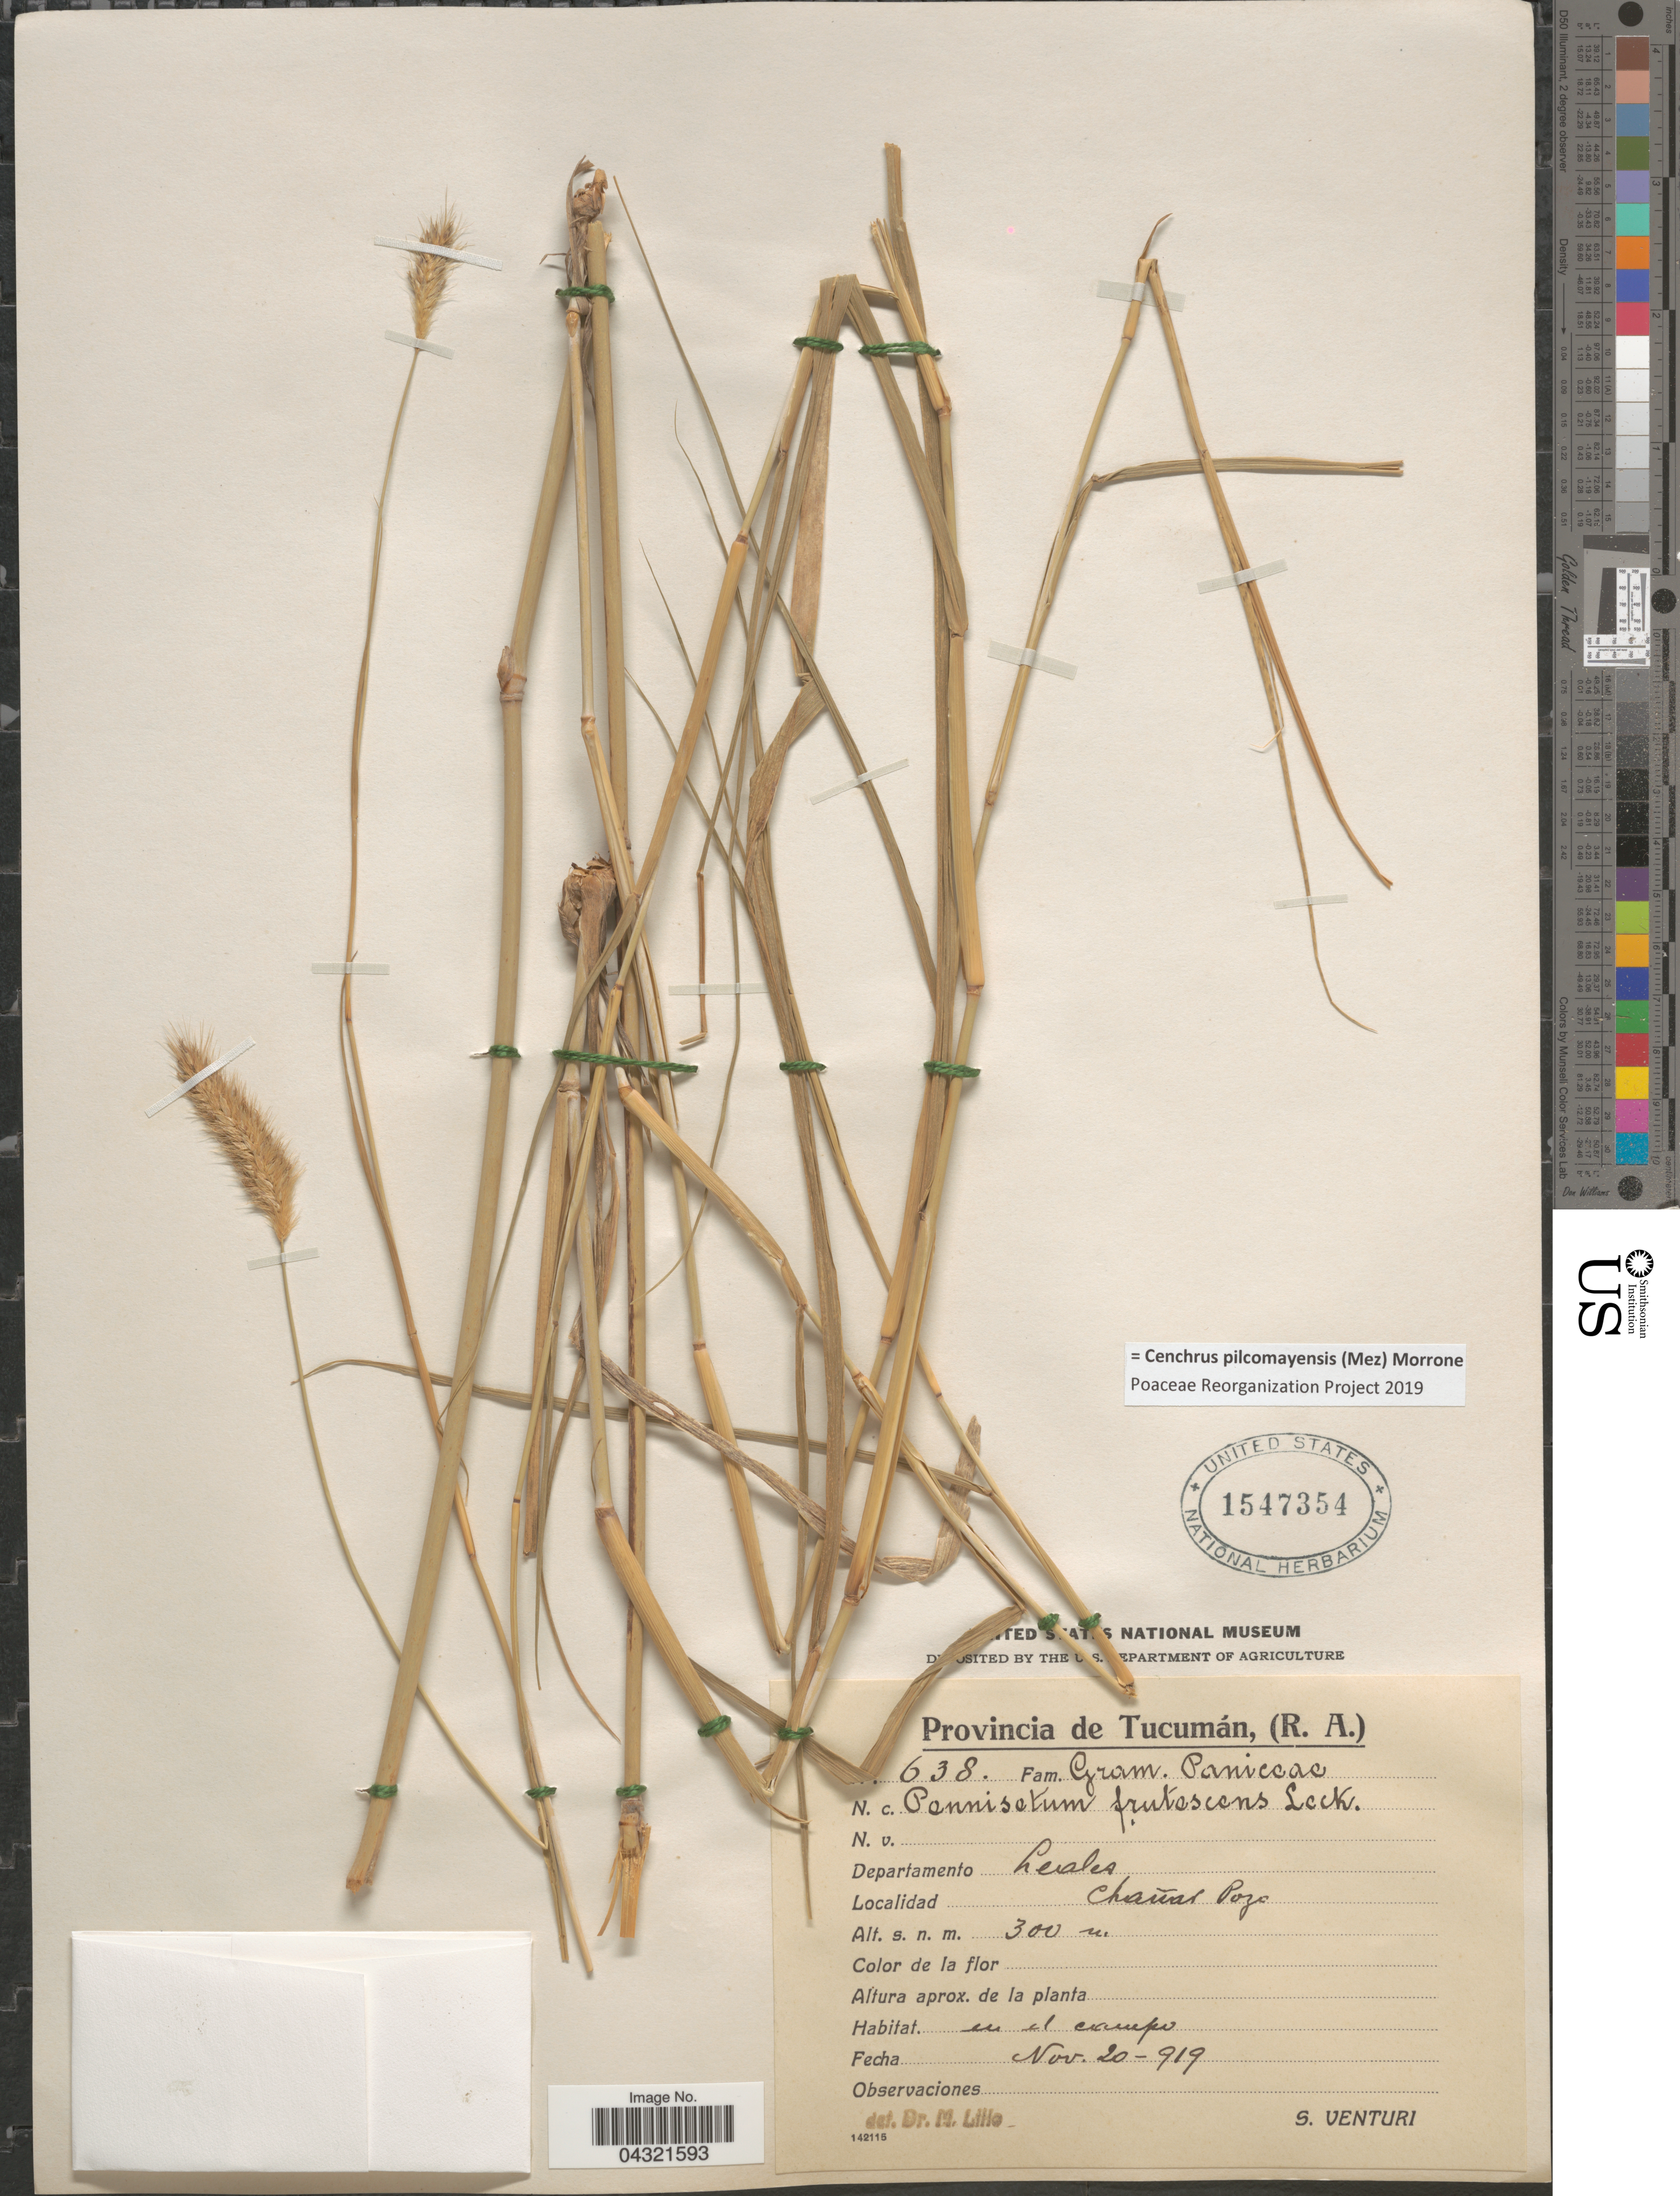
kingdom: Plantae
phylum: Tracheophyta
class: Liliopsida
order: Poales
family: Poaceae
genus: Cenchrus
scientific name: Cenchrus pilcomayensis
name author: (Mez) Morrone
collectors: S. Venturi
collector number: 638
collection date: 1919-11-20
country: Argentina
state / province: Tucuman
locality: (R.A.) Departamento Leales. Chañar Pozo. En el campo.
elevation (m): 300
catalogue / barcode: US 1547354